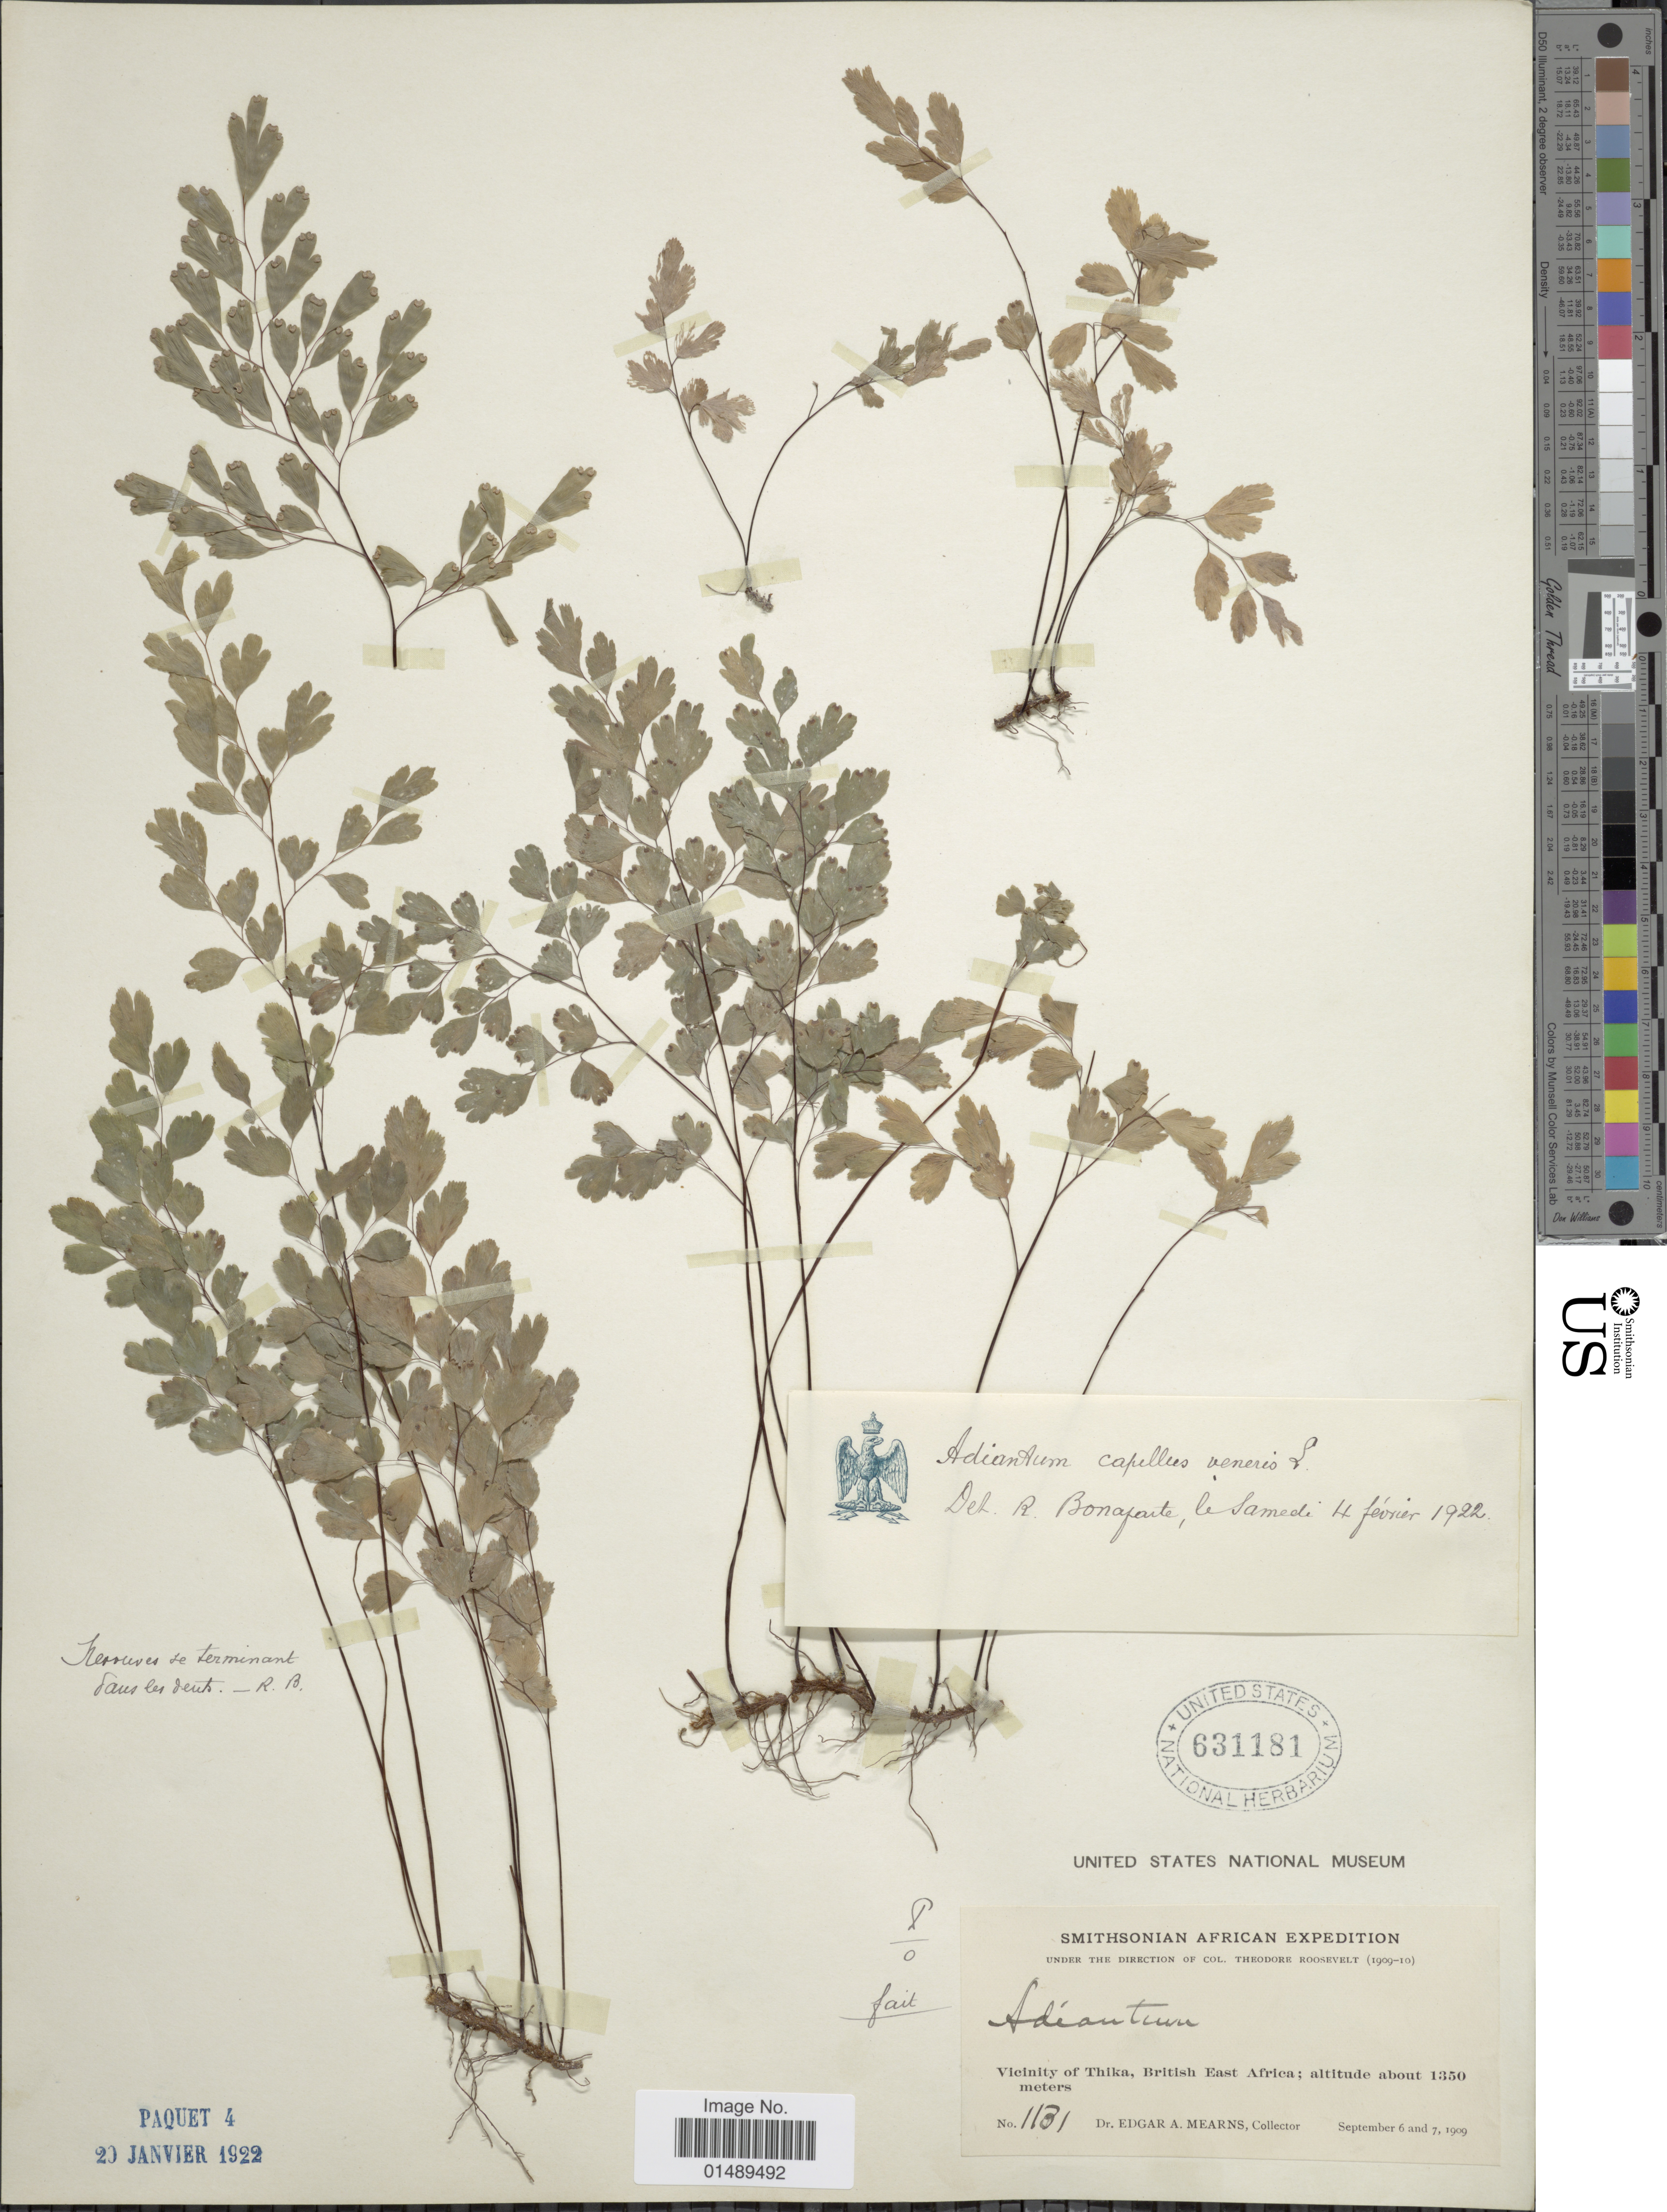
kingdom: Plantae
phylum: Tracheophyta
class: Polypodiopsida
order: Polypodiales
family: Pteridaceae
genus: Adiantum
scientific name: Adiantum capillus-veneris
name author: L.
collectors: E. A. Mearns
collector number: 1131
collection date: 1909-09-06/1909-09-07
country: Kenya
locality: Vicinity of Thika, British East Africa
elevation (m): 1350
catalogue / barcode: US 631181